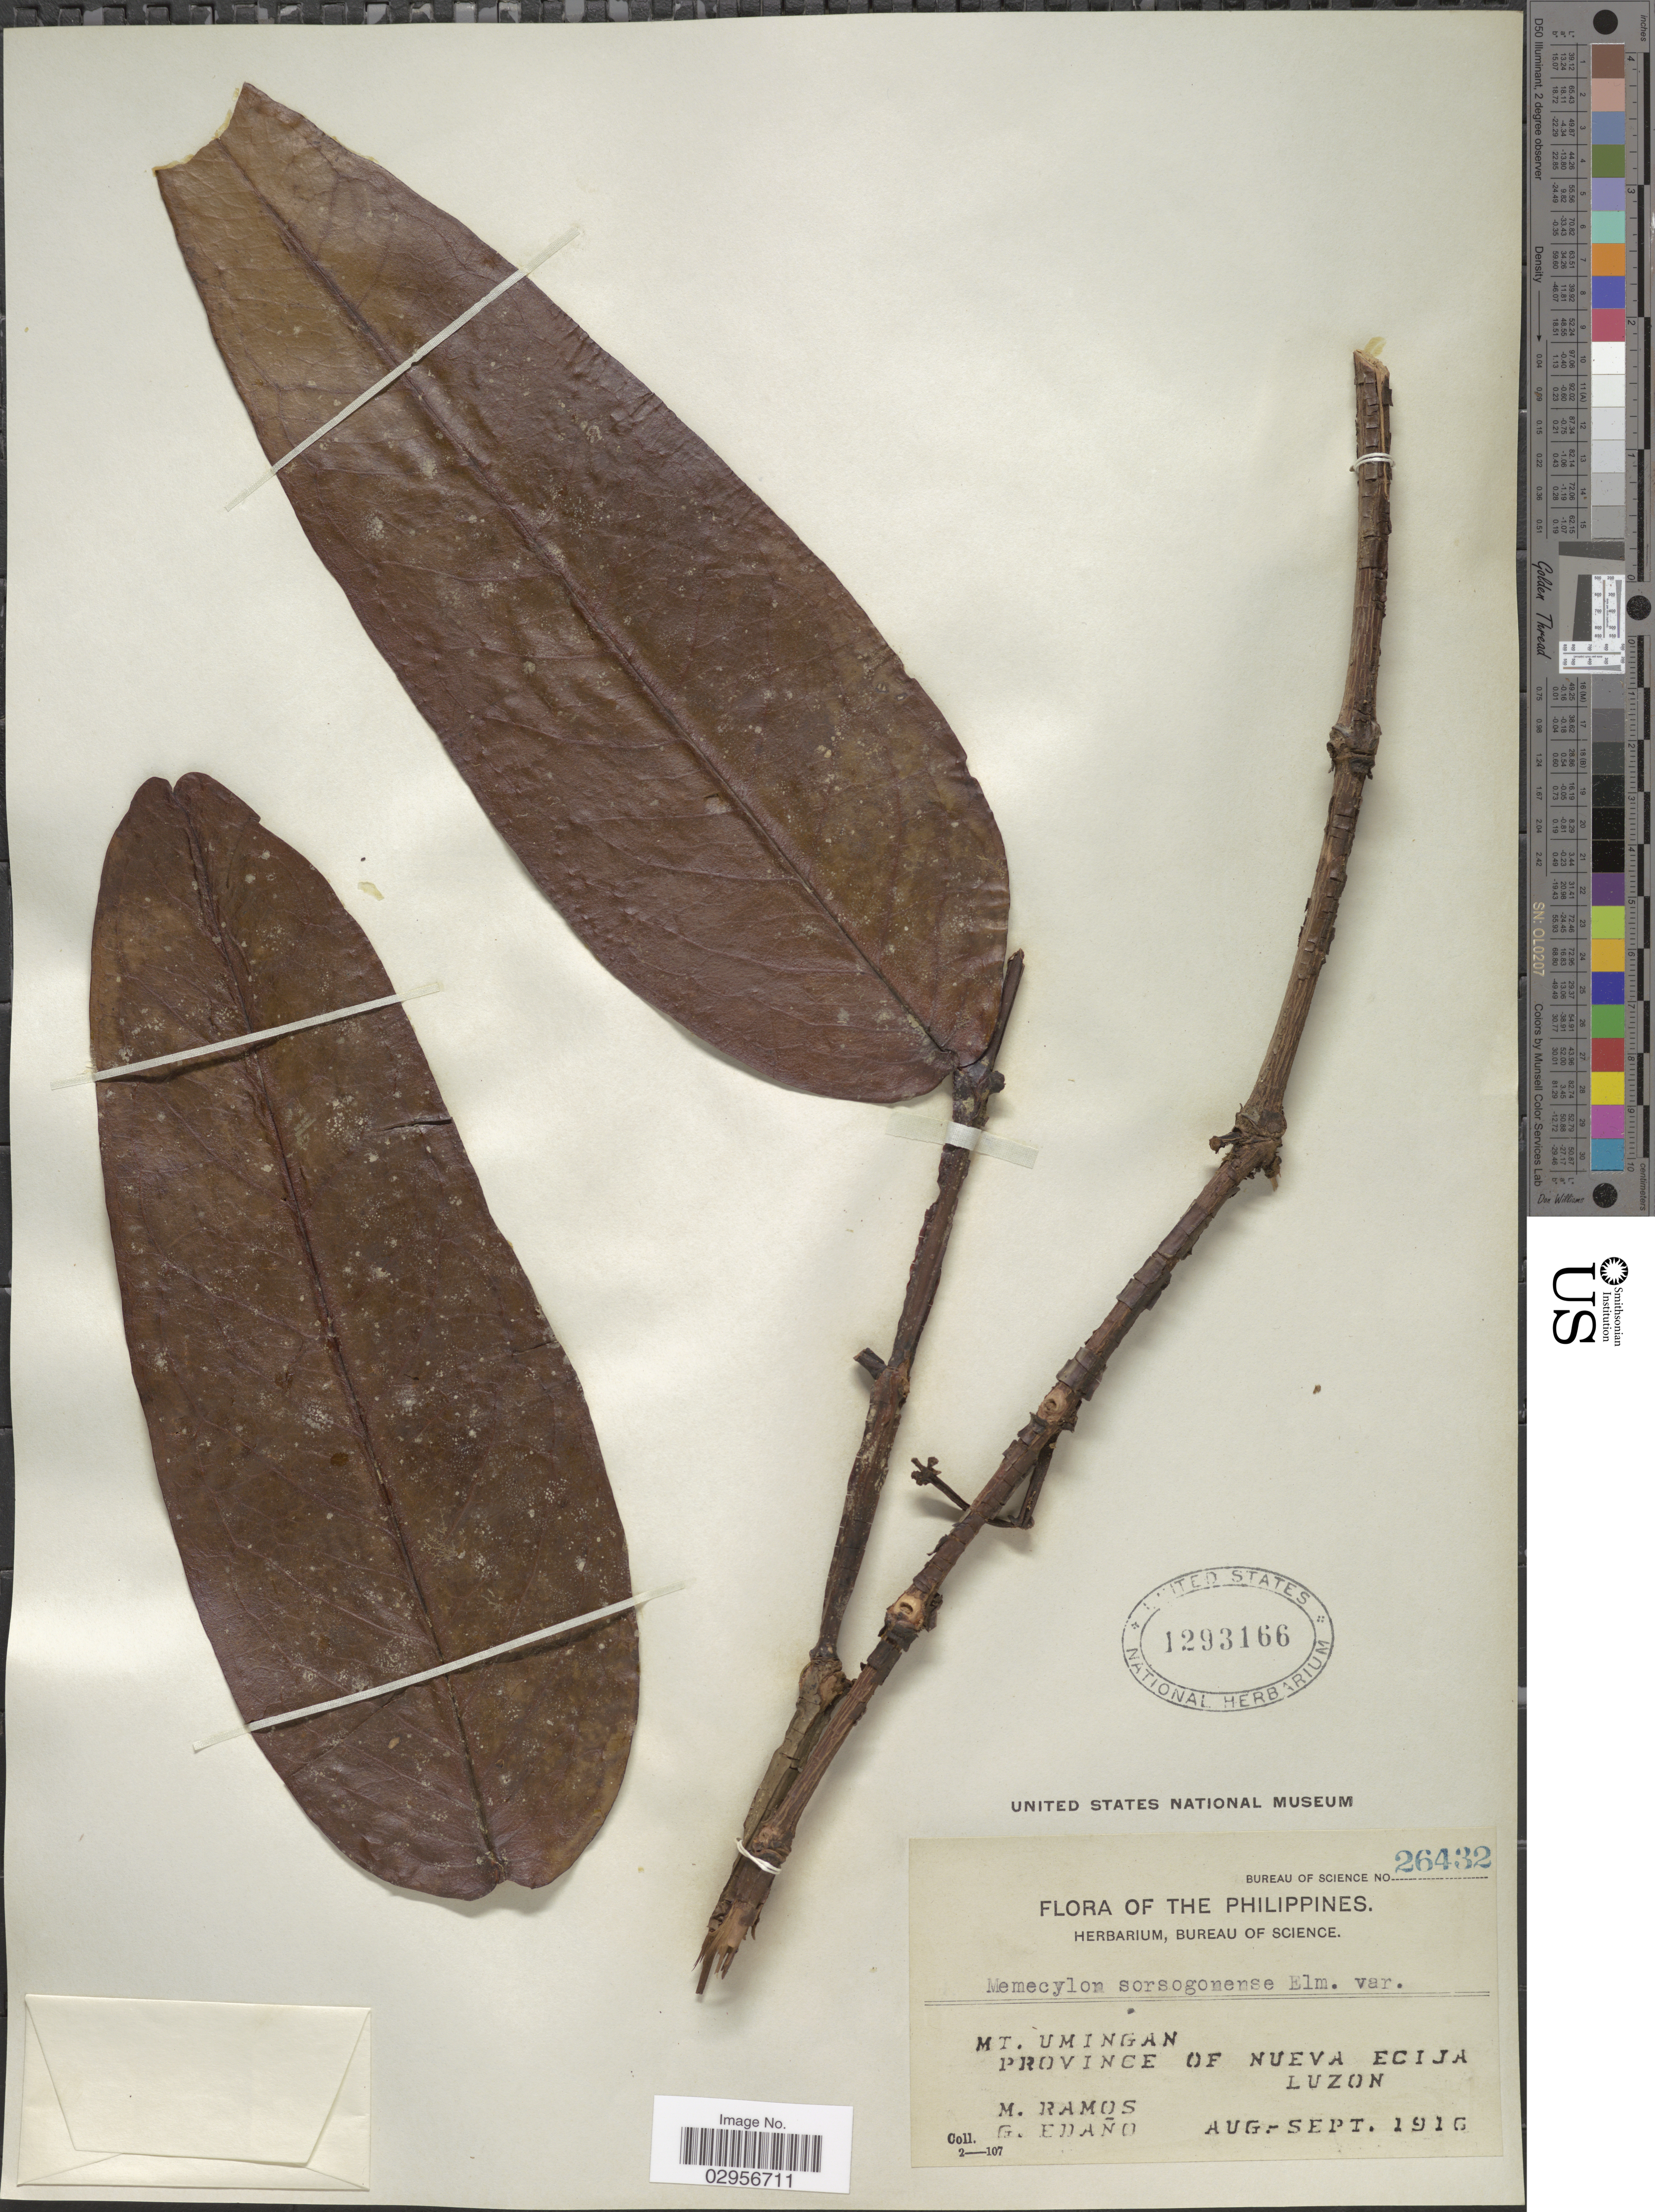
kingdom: Plantae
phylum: Tracheophyta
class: Magnoliopsida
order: Myrtales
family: Melastomataceae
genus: Memecylon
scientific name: Memecylon sorsogonense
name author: Elmer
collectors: M. Ramos & G. Edaño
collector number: Bureau of Science 26432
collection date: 1916-08/1916-09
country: Philippines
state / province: Central Luzon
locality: Mt. Umingan, Province of Nueva Ecija, Luzon.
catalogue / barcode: US 1293166